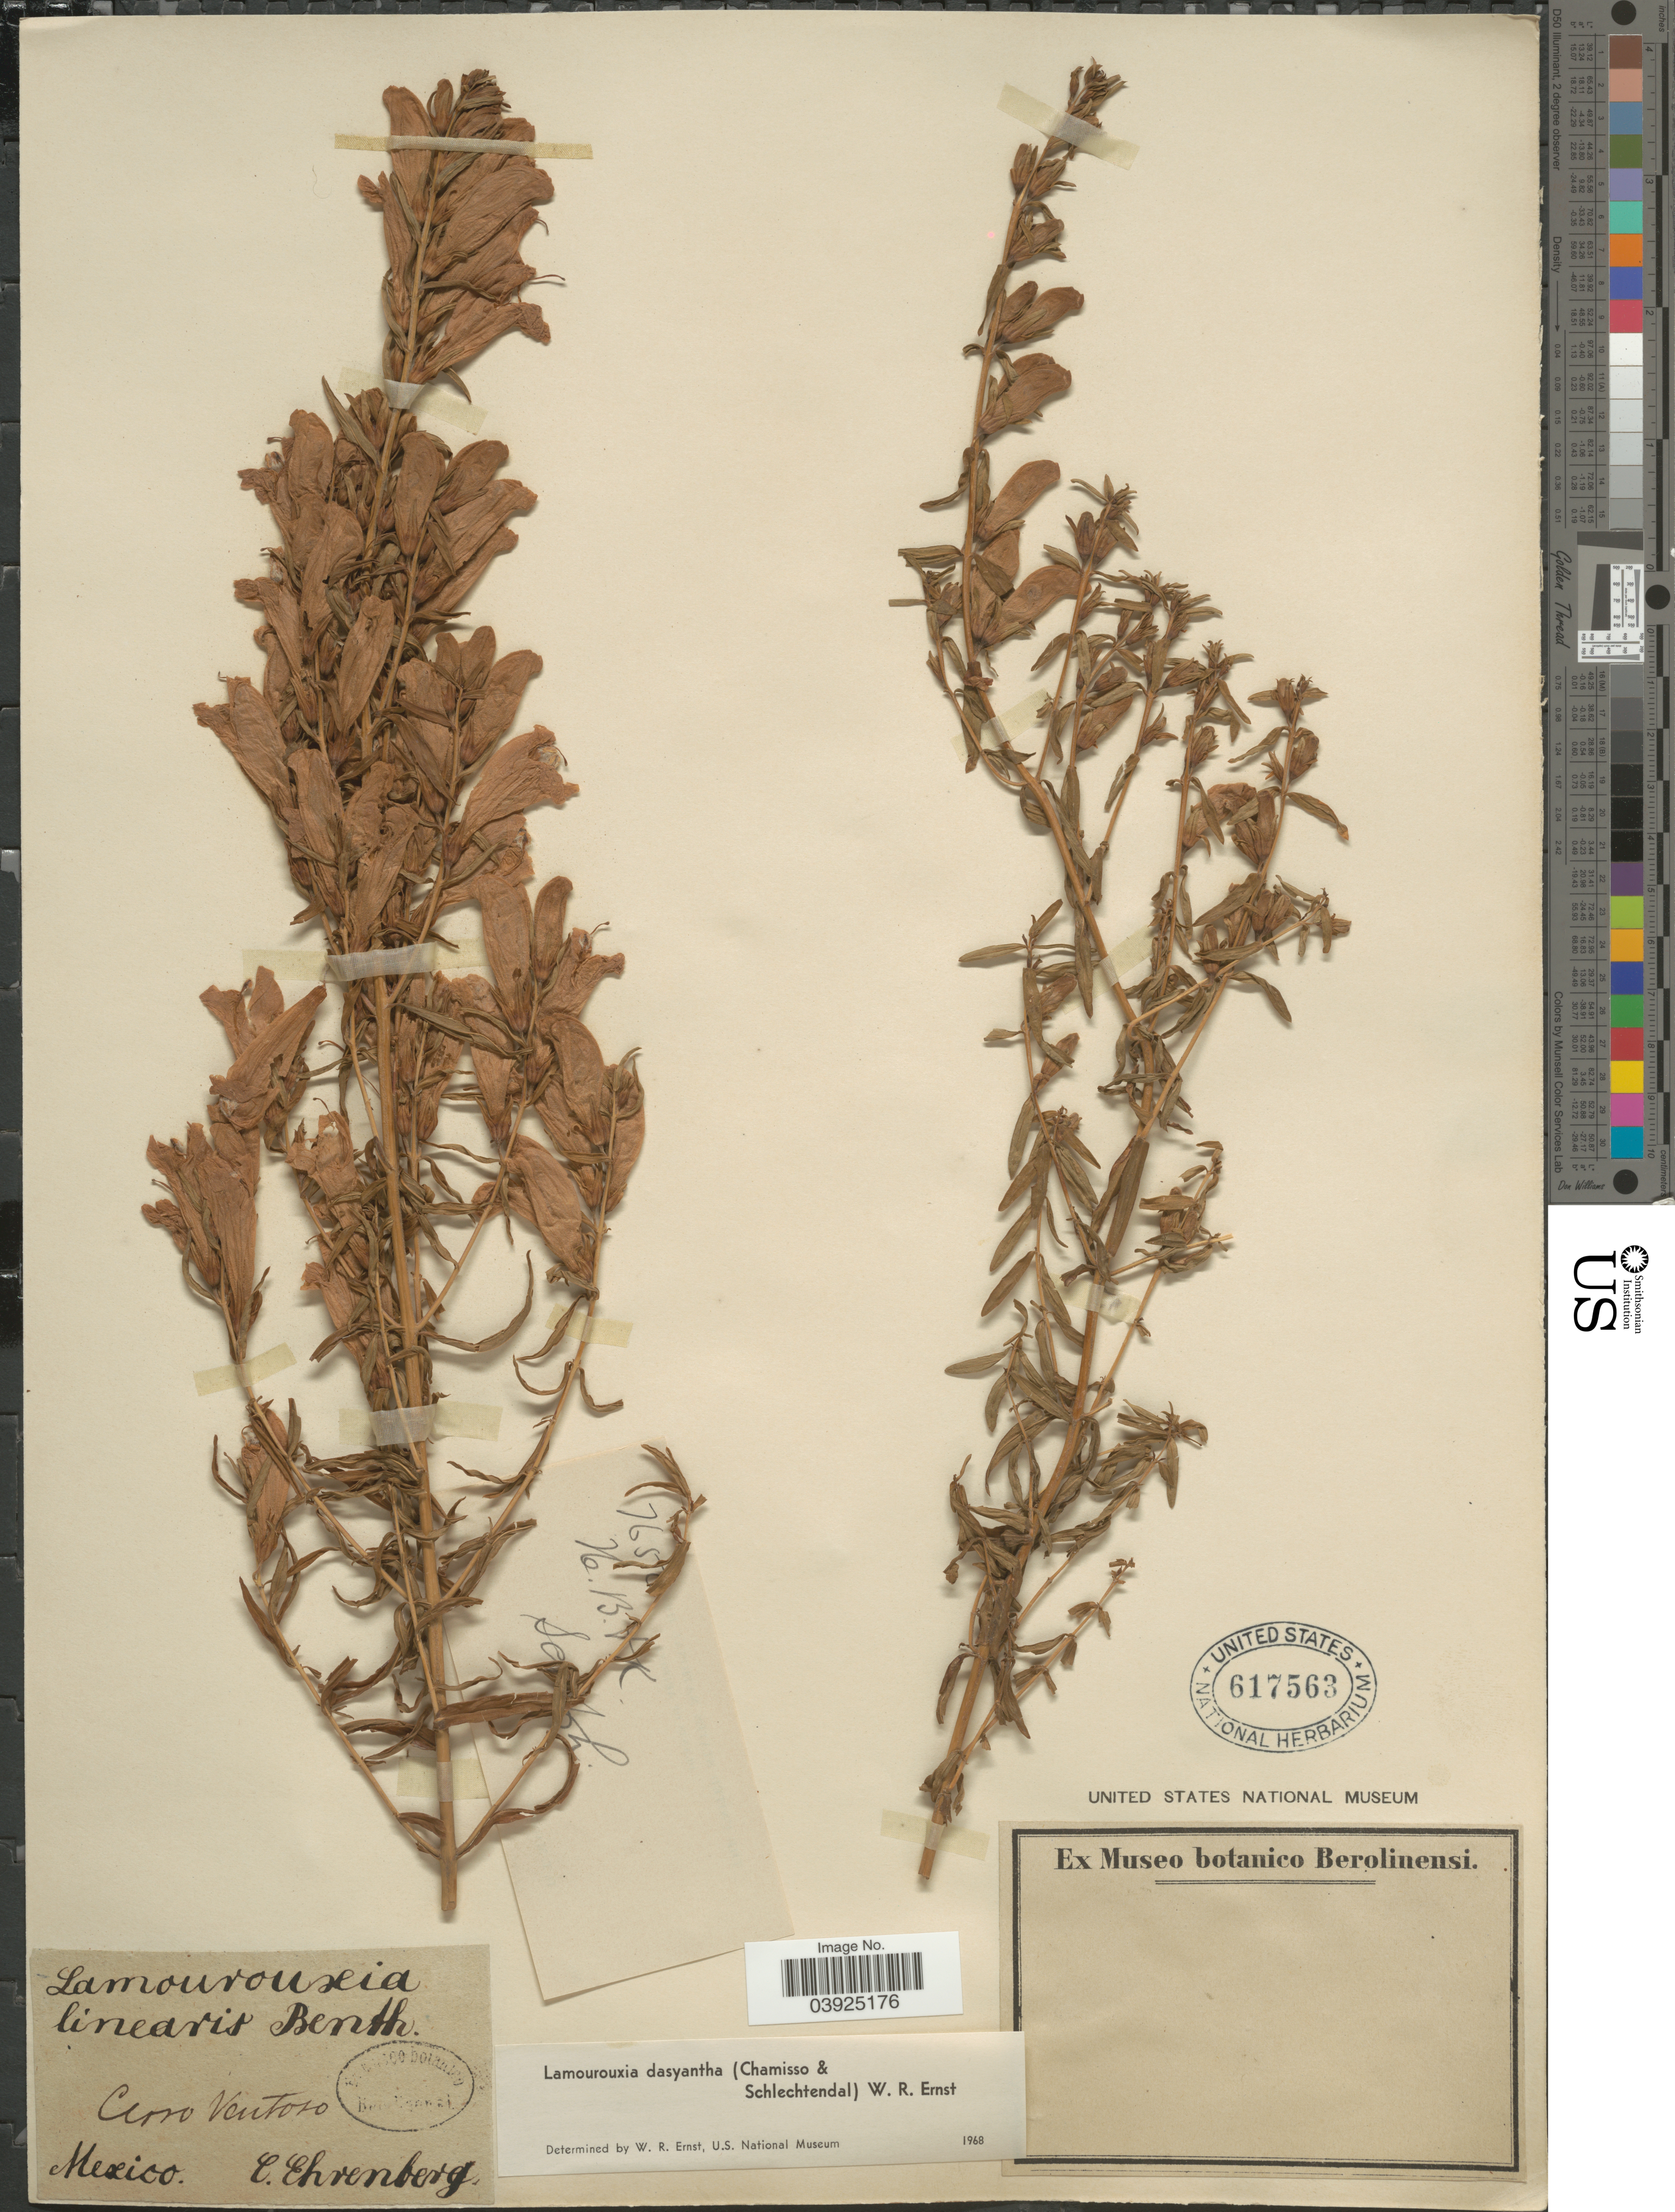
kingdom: Plantae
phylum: Tracheophyta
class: Magnoliopsida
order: Lamiales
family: Orobanchaceae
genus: Lamourouxia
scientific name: Lamourouxia linearis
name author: Benth.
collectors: C. G. Ehrenberg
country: Mexico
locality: Cerro Ventoro.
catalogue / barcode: US 617563